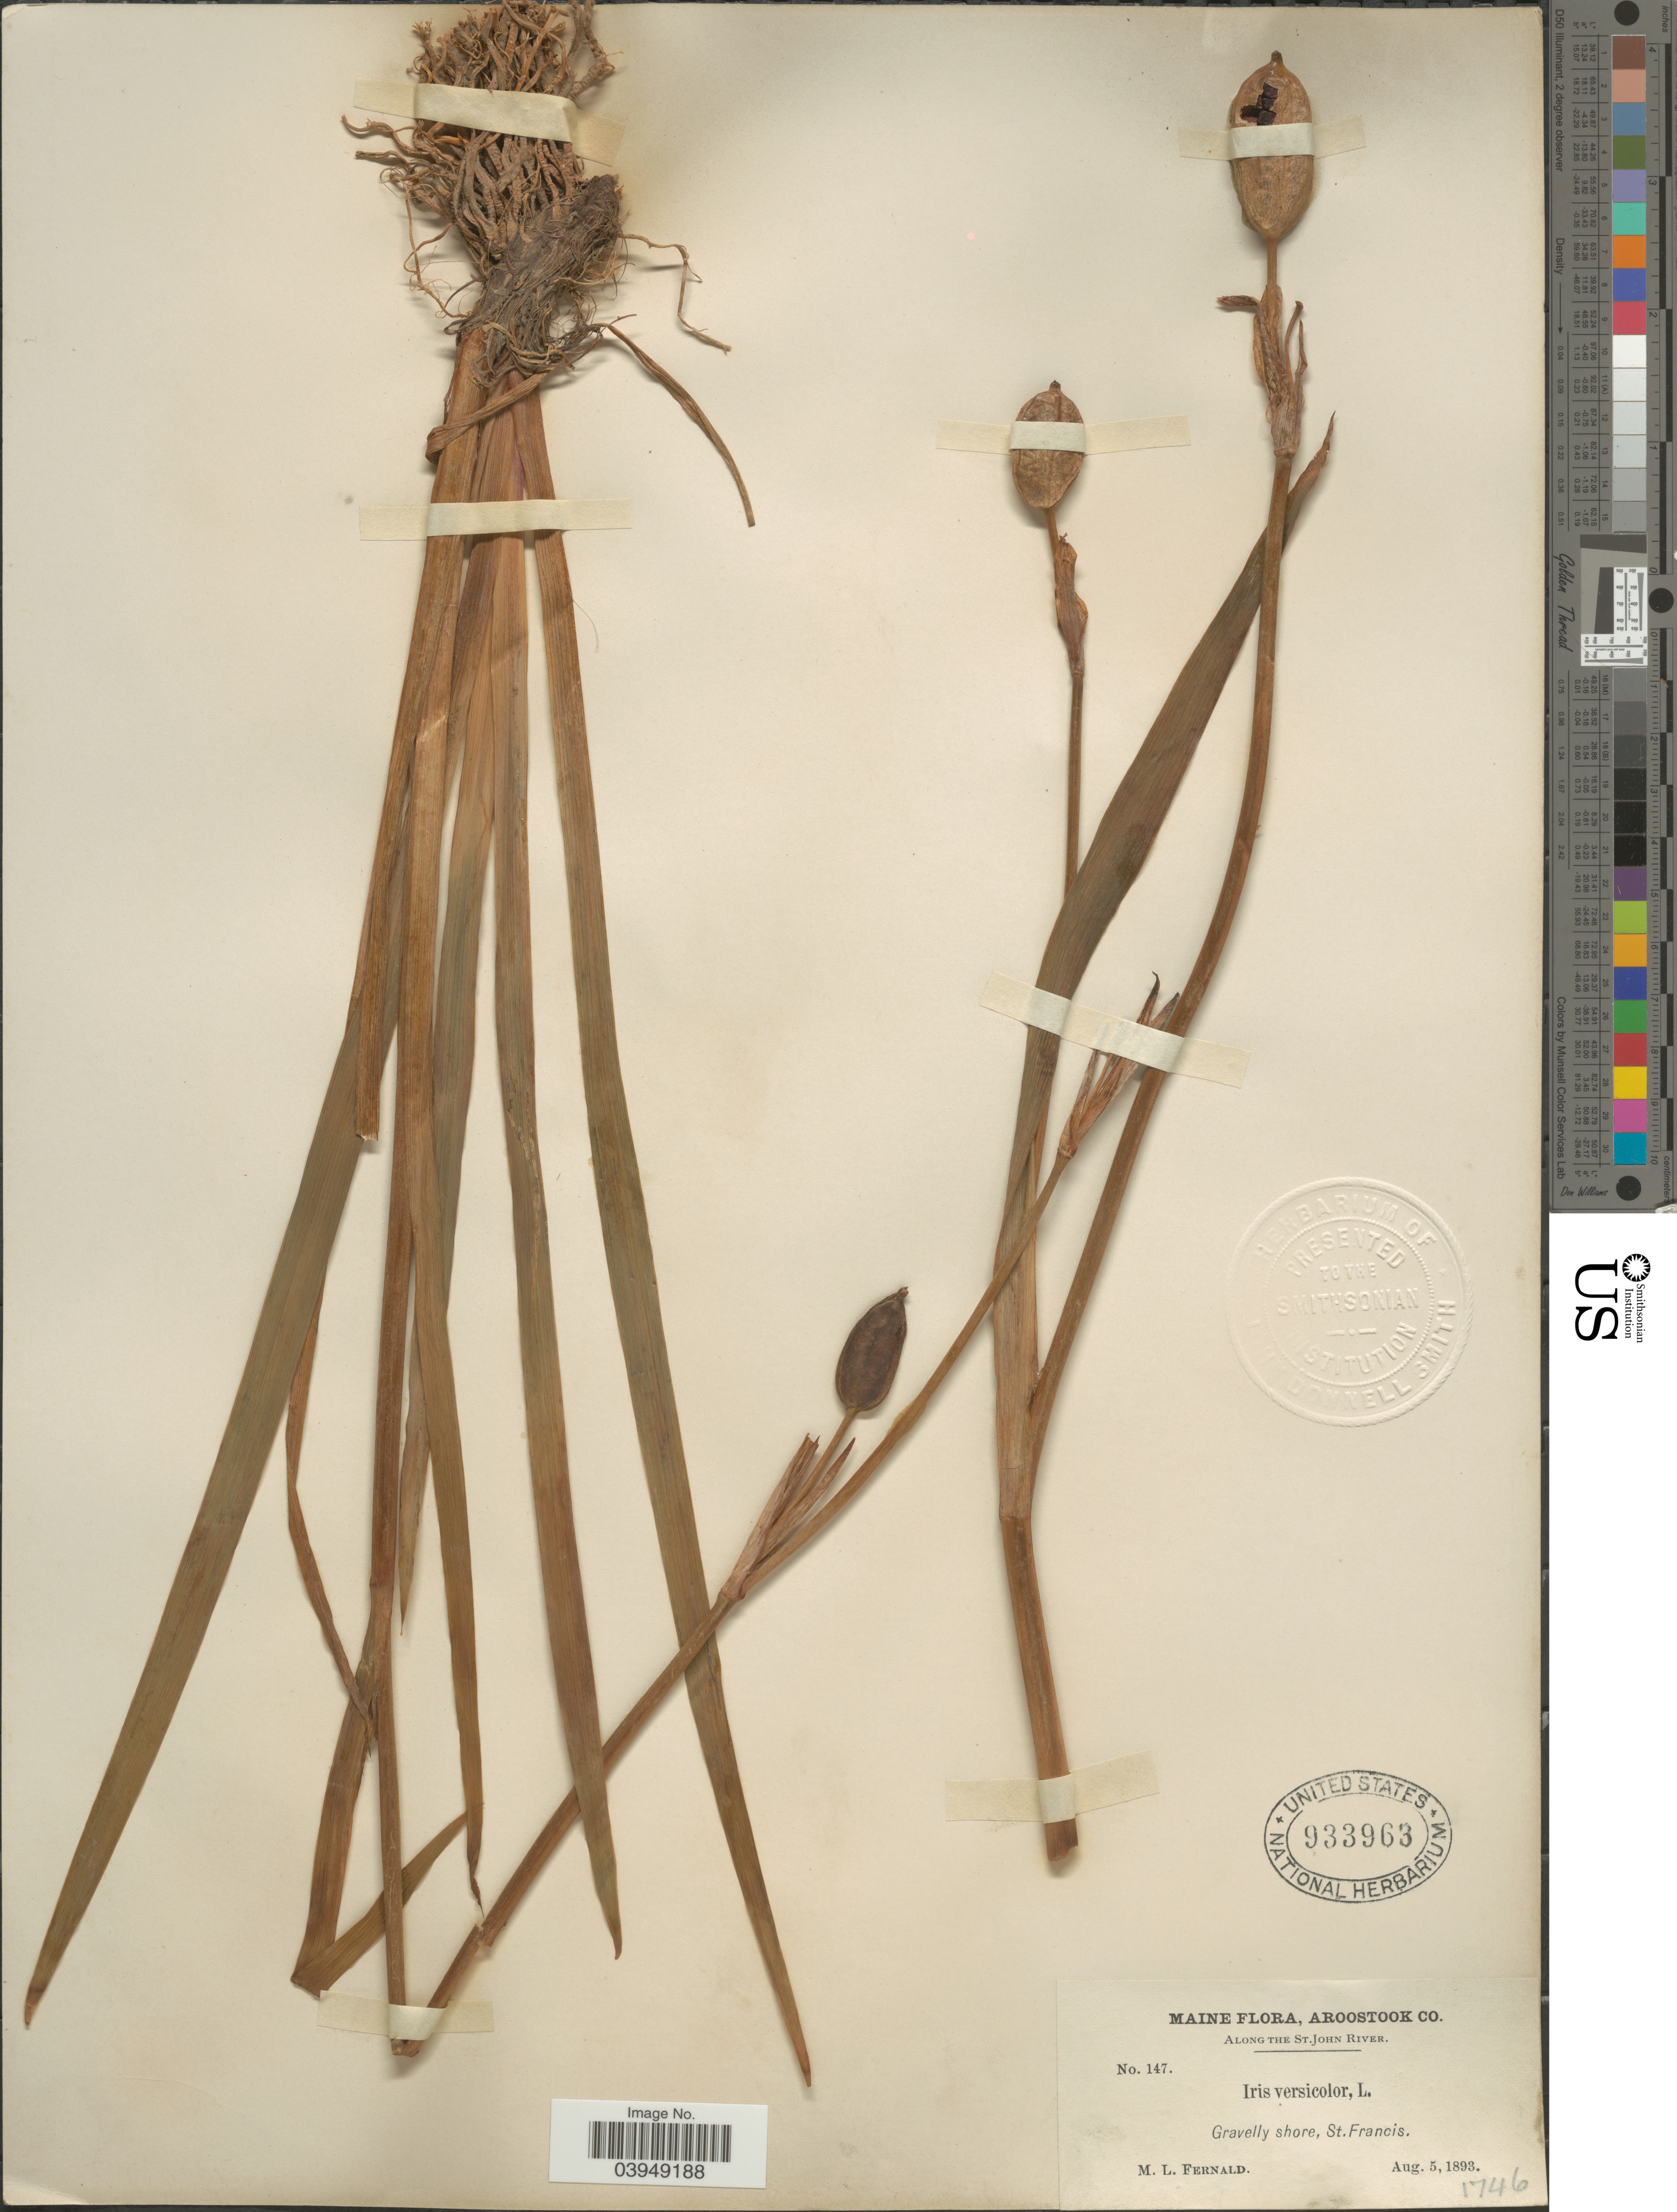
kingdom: Plantae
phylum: Tracheophyta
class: Liliopsida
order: Asparagales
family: Iridaceae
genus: Iris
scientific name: Iris versicolor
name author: L.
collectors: M. L. Fernald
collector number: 147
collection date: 1893-08-05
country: United States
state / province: Maine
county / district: Aroostook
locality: Along the St. John River. Gravelly shore, St. Francis.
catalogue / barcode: US 933963